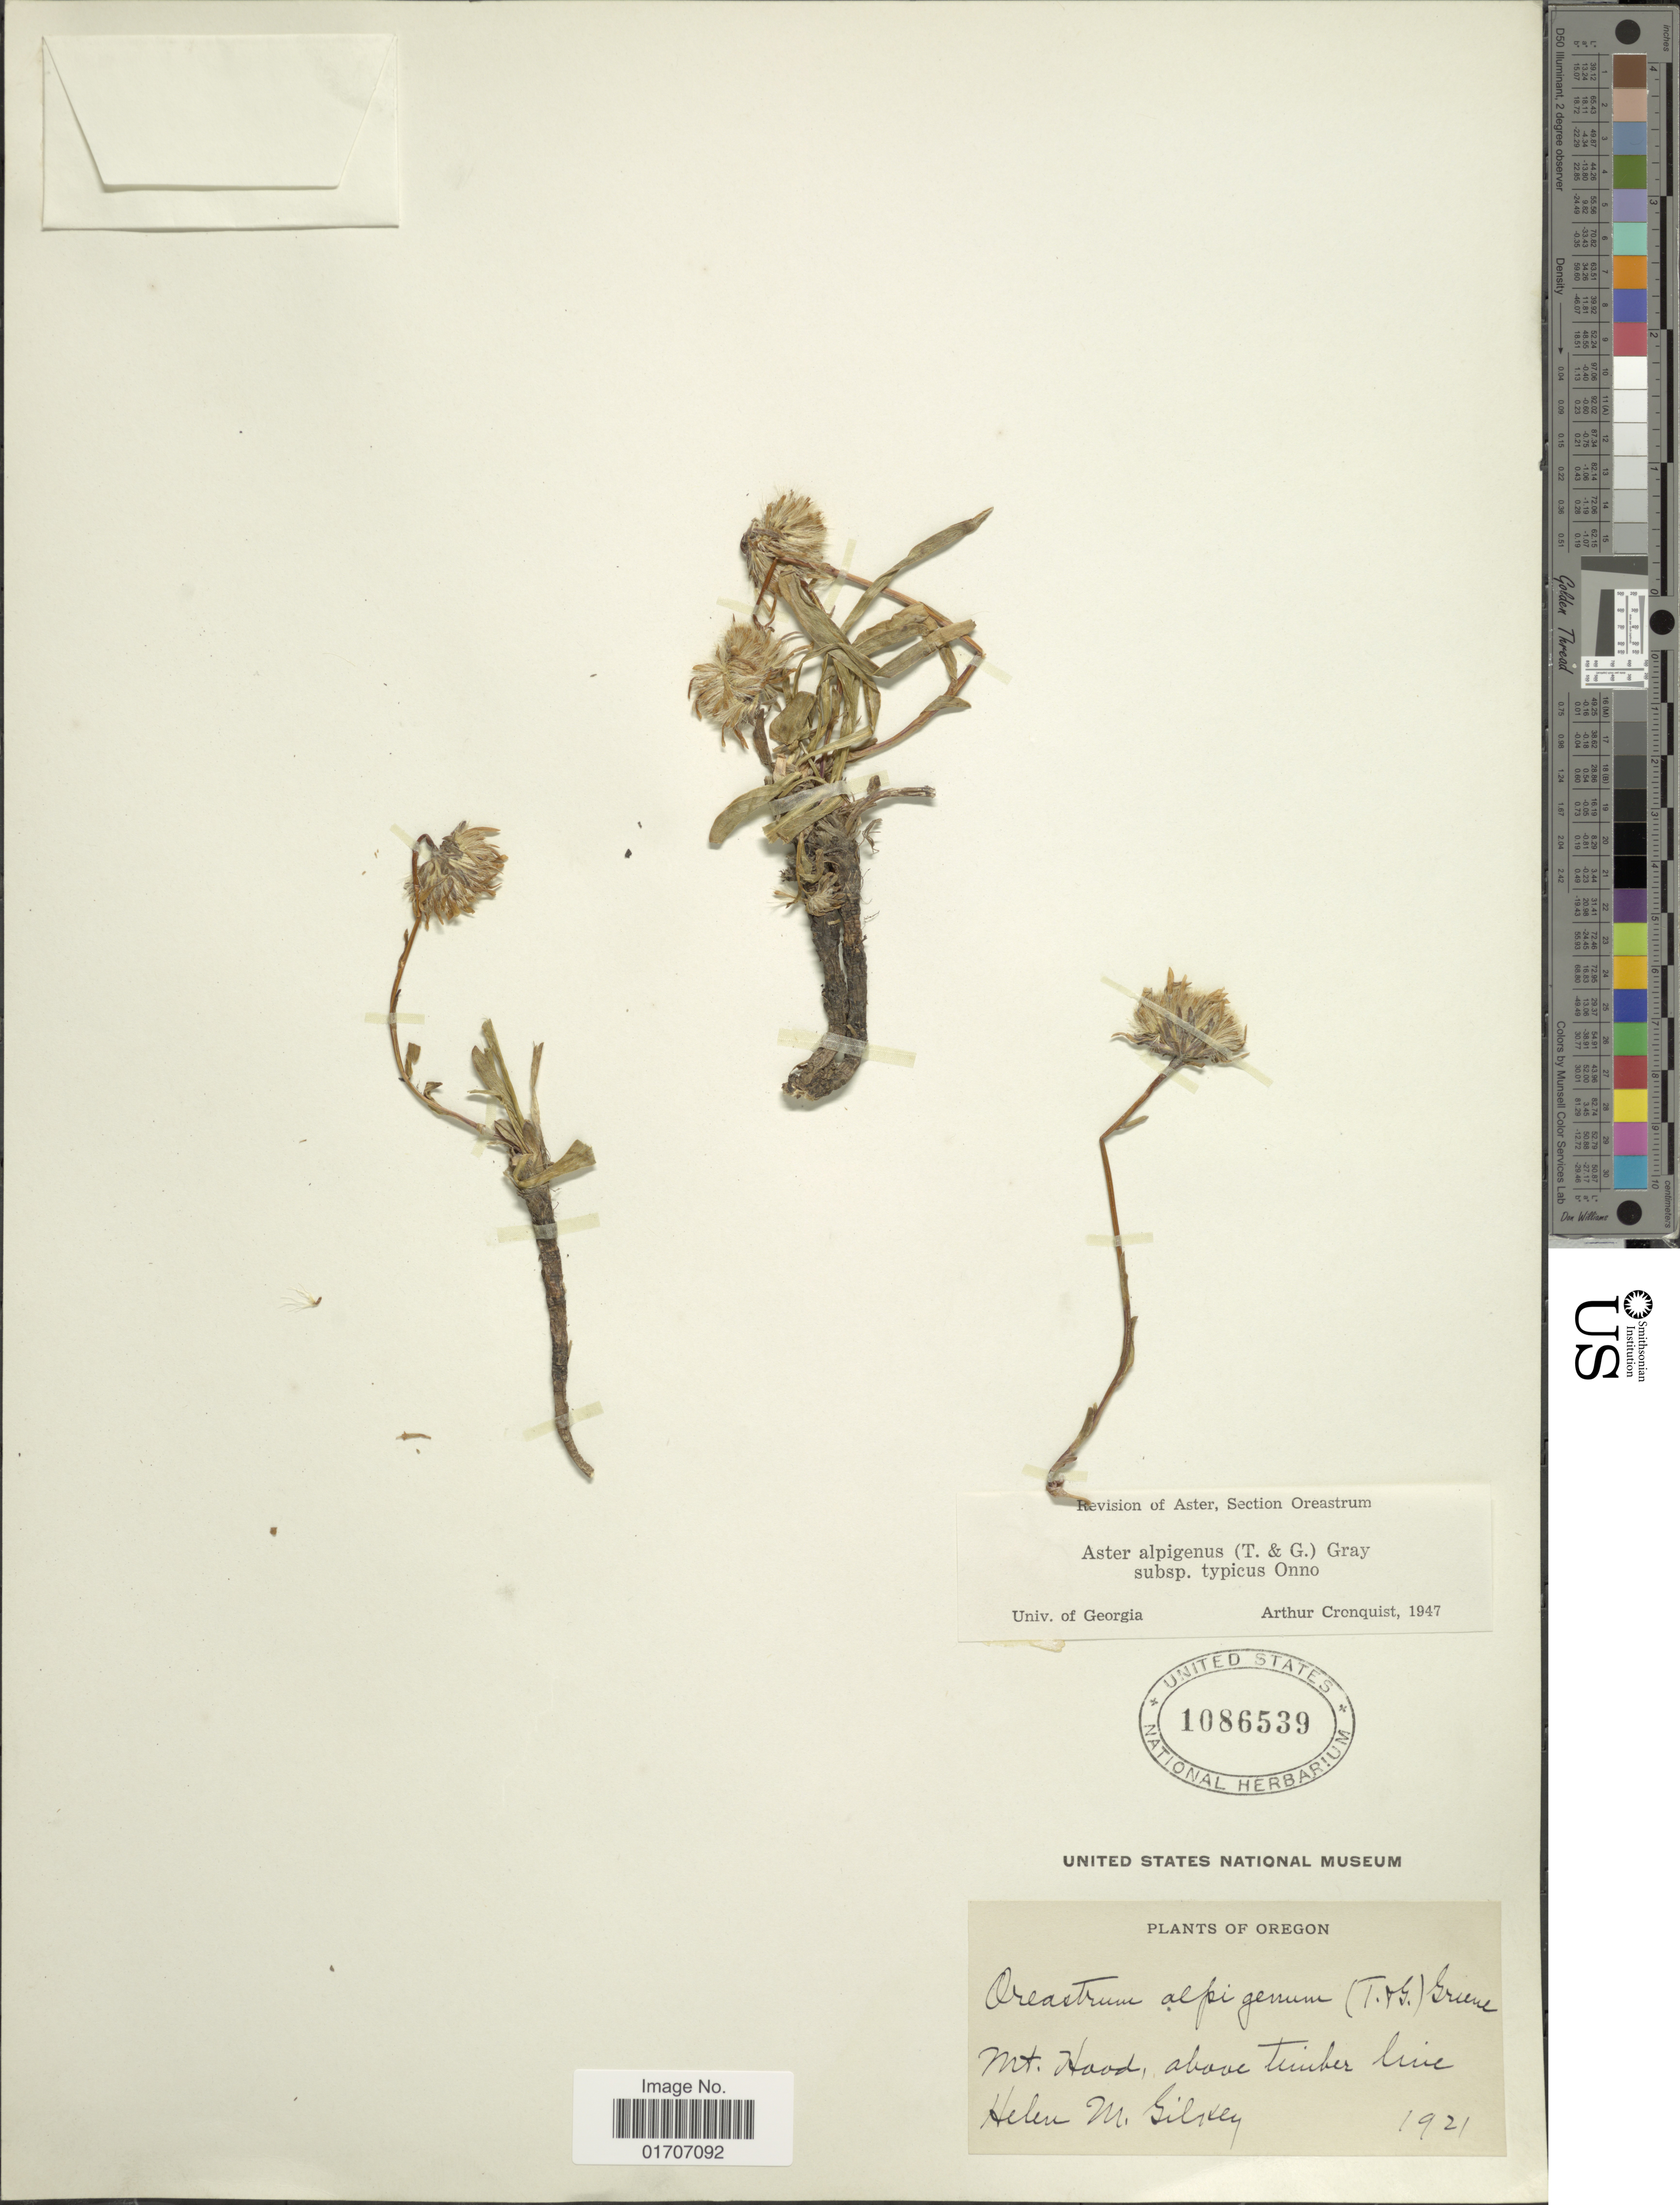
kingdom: Plantae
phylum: Tracheophyta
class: Magnoliopsida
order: Asterales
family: Asteraceae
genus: Oreostemma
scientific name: Oreostemma alpigenum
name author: (Torr. & A. Gray) Greene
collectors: H. Gilkey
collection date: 1921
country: United States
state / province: Oregon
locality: Mt. Hood, above timber line.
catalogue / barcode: US 1086539